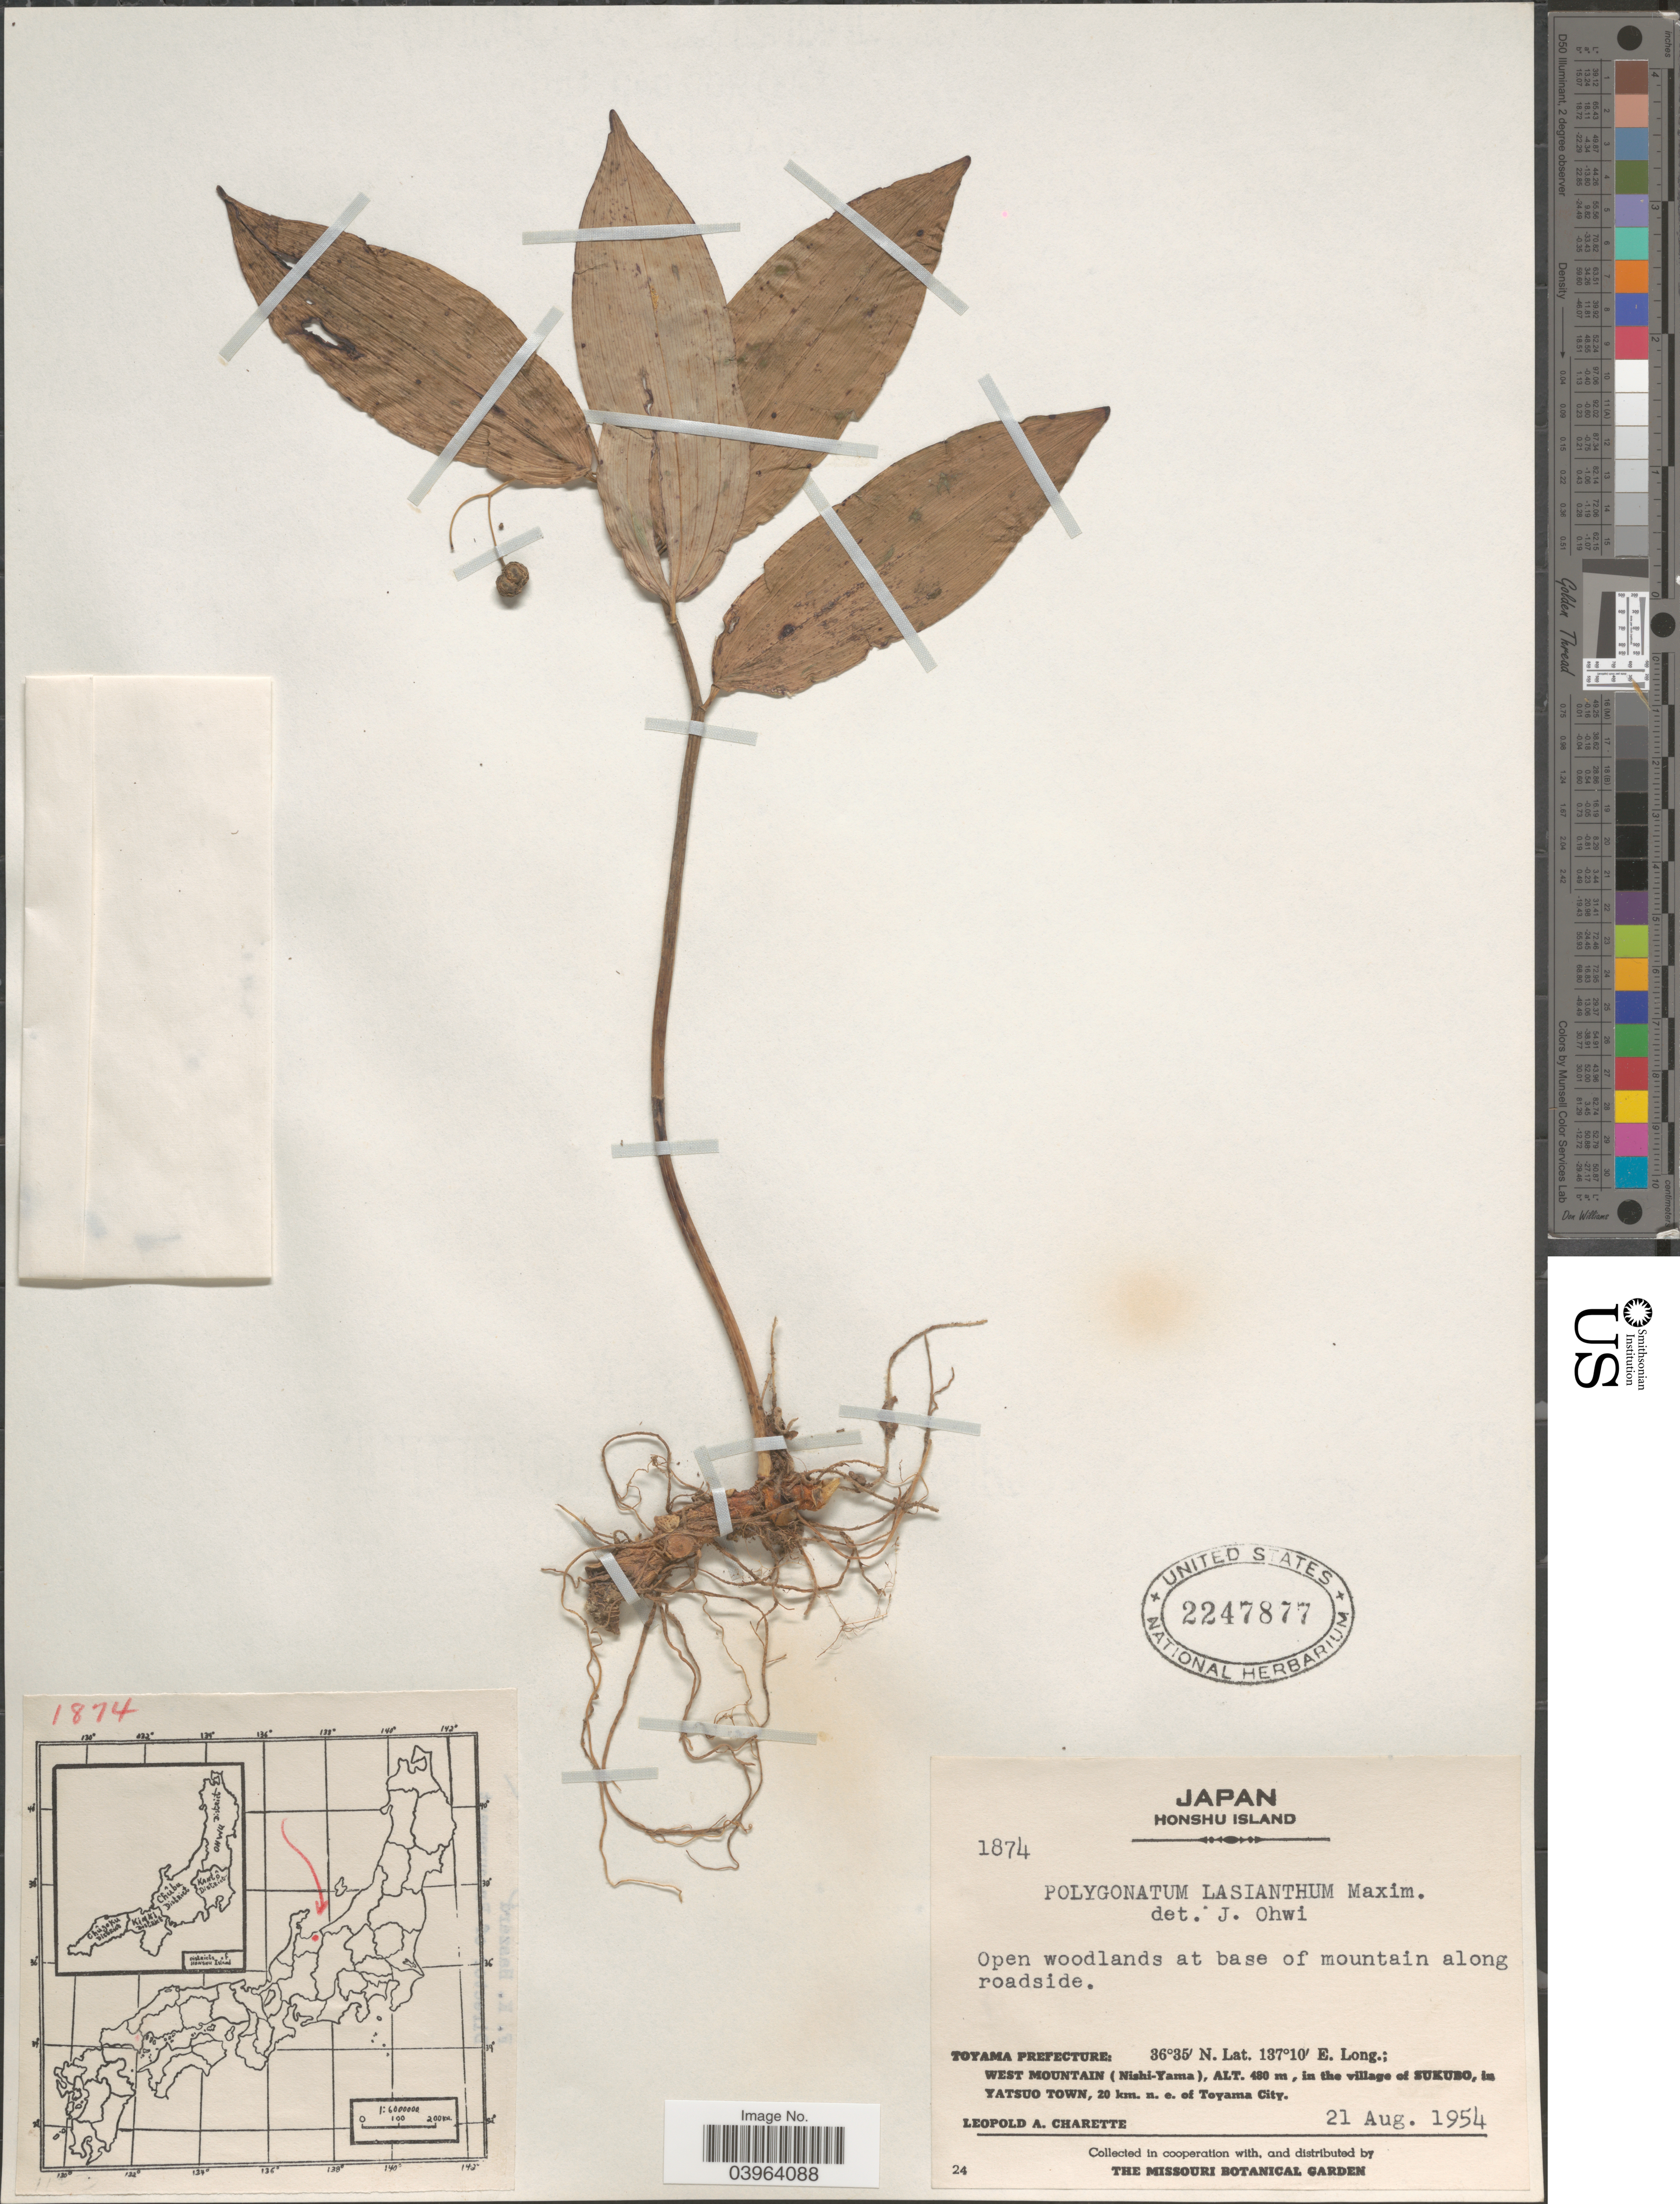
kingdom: Plantae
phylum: Tracheophyta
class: Liliopsida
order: Asparagales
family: Asparagaceae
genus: Polygonatum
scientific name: Polygonatum lasianthum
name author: Maxim.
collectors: L. A. Charette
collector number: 1874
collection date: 1954-08-21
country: Japan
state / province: Toyama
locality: Honshu Island. At base of mountain along roadside. Toyama Prefecture: West Mountain (Nishi-Yama), in the village of Sukubo, in Yatsuo Town, 20 km. n. e. of Toyama City.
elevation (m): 480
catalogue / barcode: US 2247877